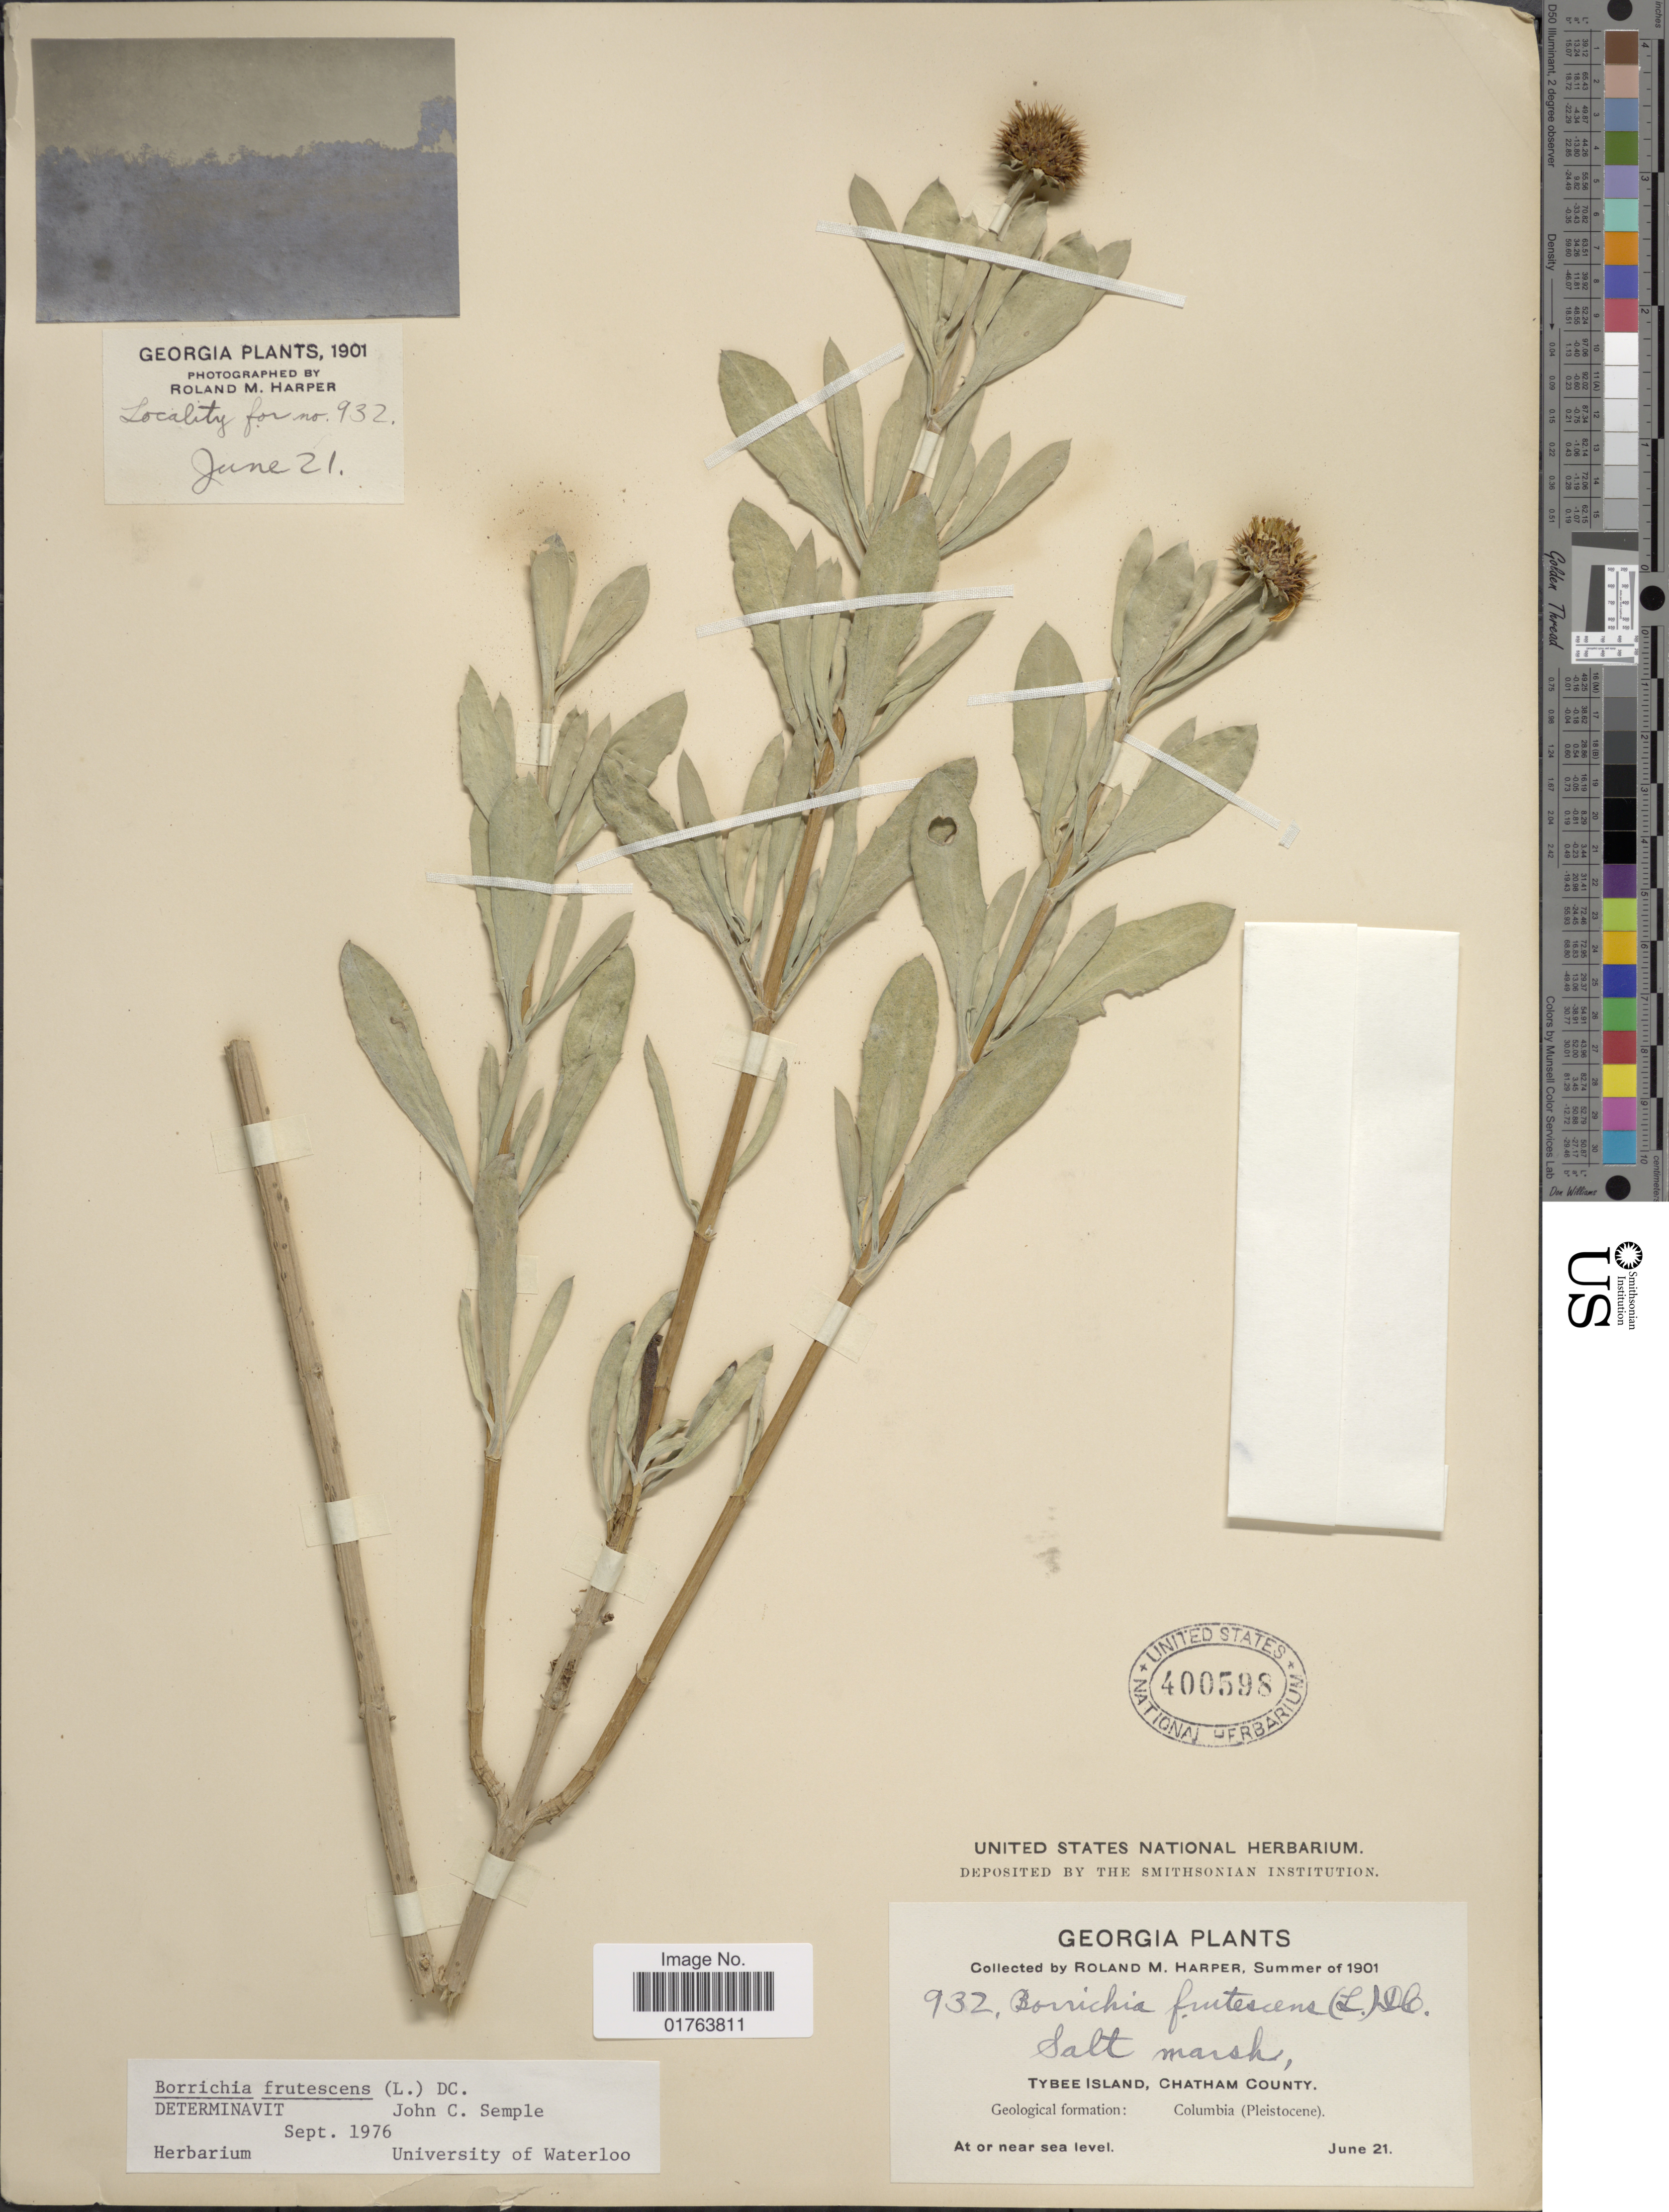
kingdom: Plantae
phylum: Tracheophyta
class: Magnoliopsida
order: Asterales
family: Asteraceae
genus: Borrichia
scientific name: Borrichia frutescens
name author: (L.) DC.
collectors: R. M. Harper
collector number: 932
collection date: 1901-06-21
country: United States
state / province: Georgia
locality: Tybee Island, Chatham County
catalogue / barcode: US 400598